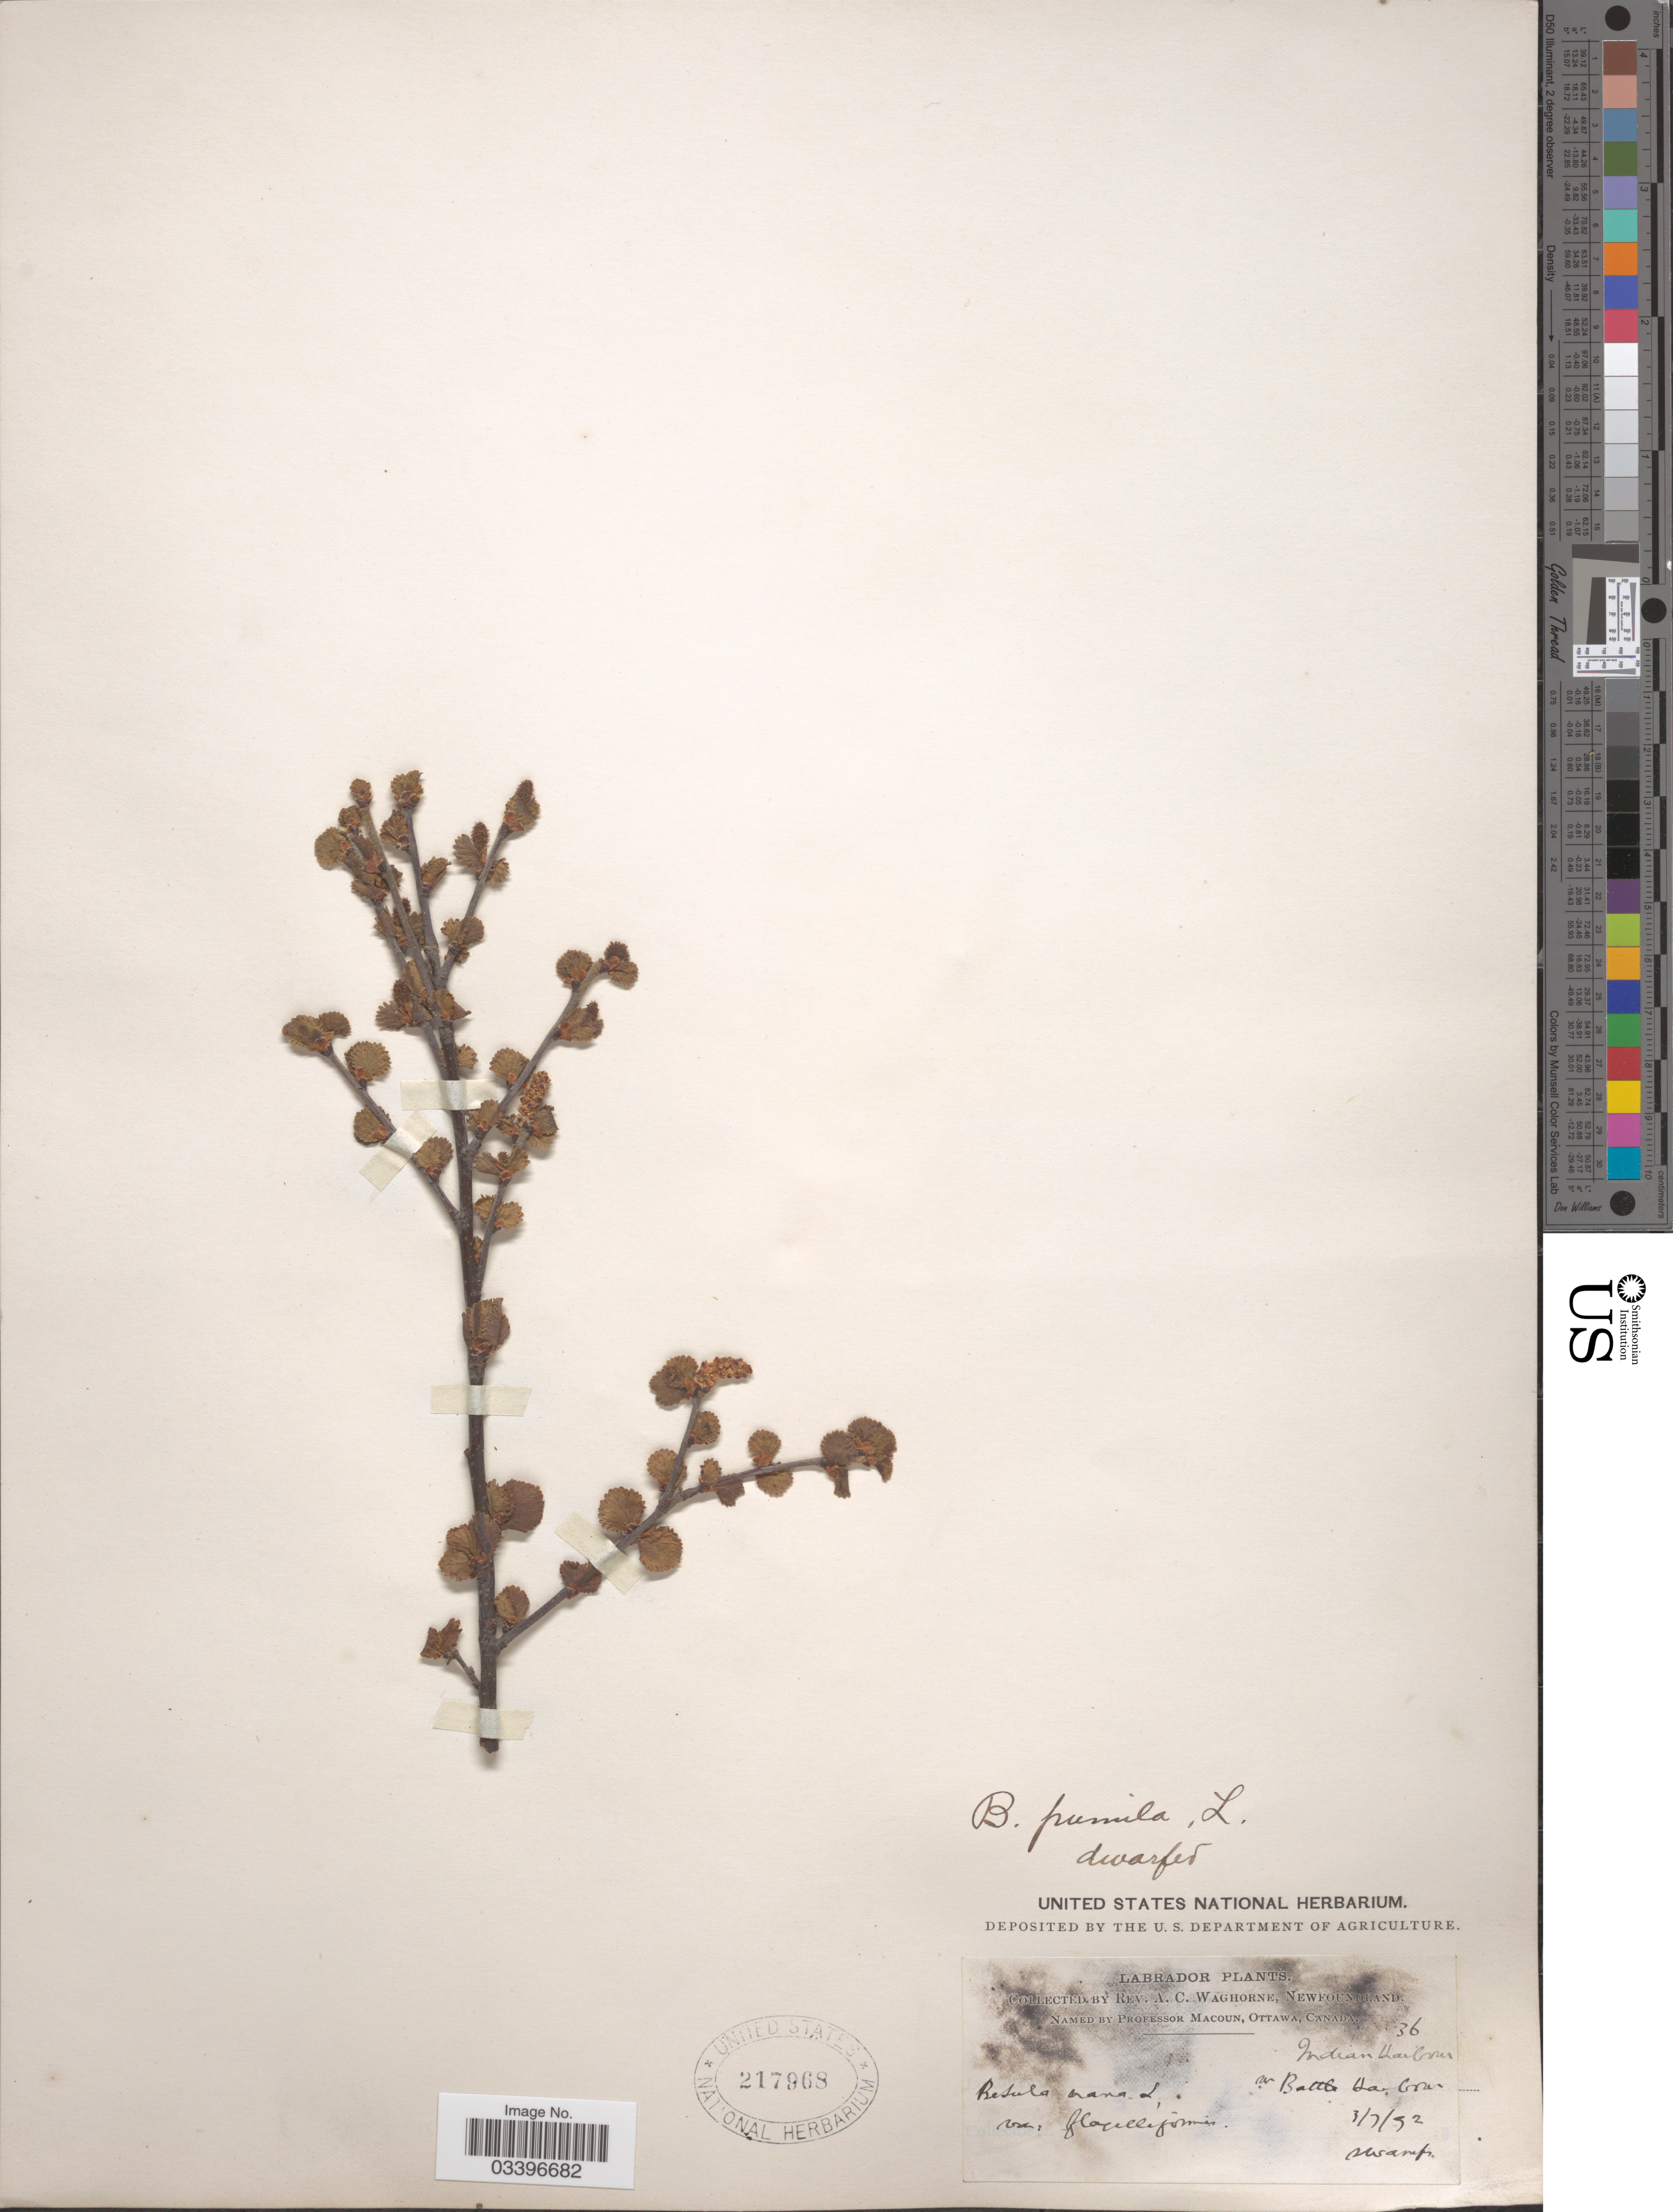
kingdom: Plantae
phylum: Tracheophyta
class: Magnoliopsida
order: Fagales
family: Betulaceae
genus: Betula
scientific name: Betula pumila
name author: L.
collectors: A. Waghorne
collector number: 36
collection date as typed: Transcribed d/m/y: 3/7/92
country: Canada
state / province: Newfoundland and Labrador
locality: Labrador. Indian Harbour nr Battle Harbour.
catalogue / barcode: US 217968